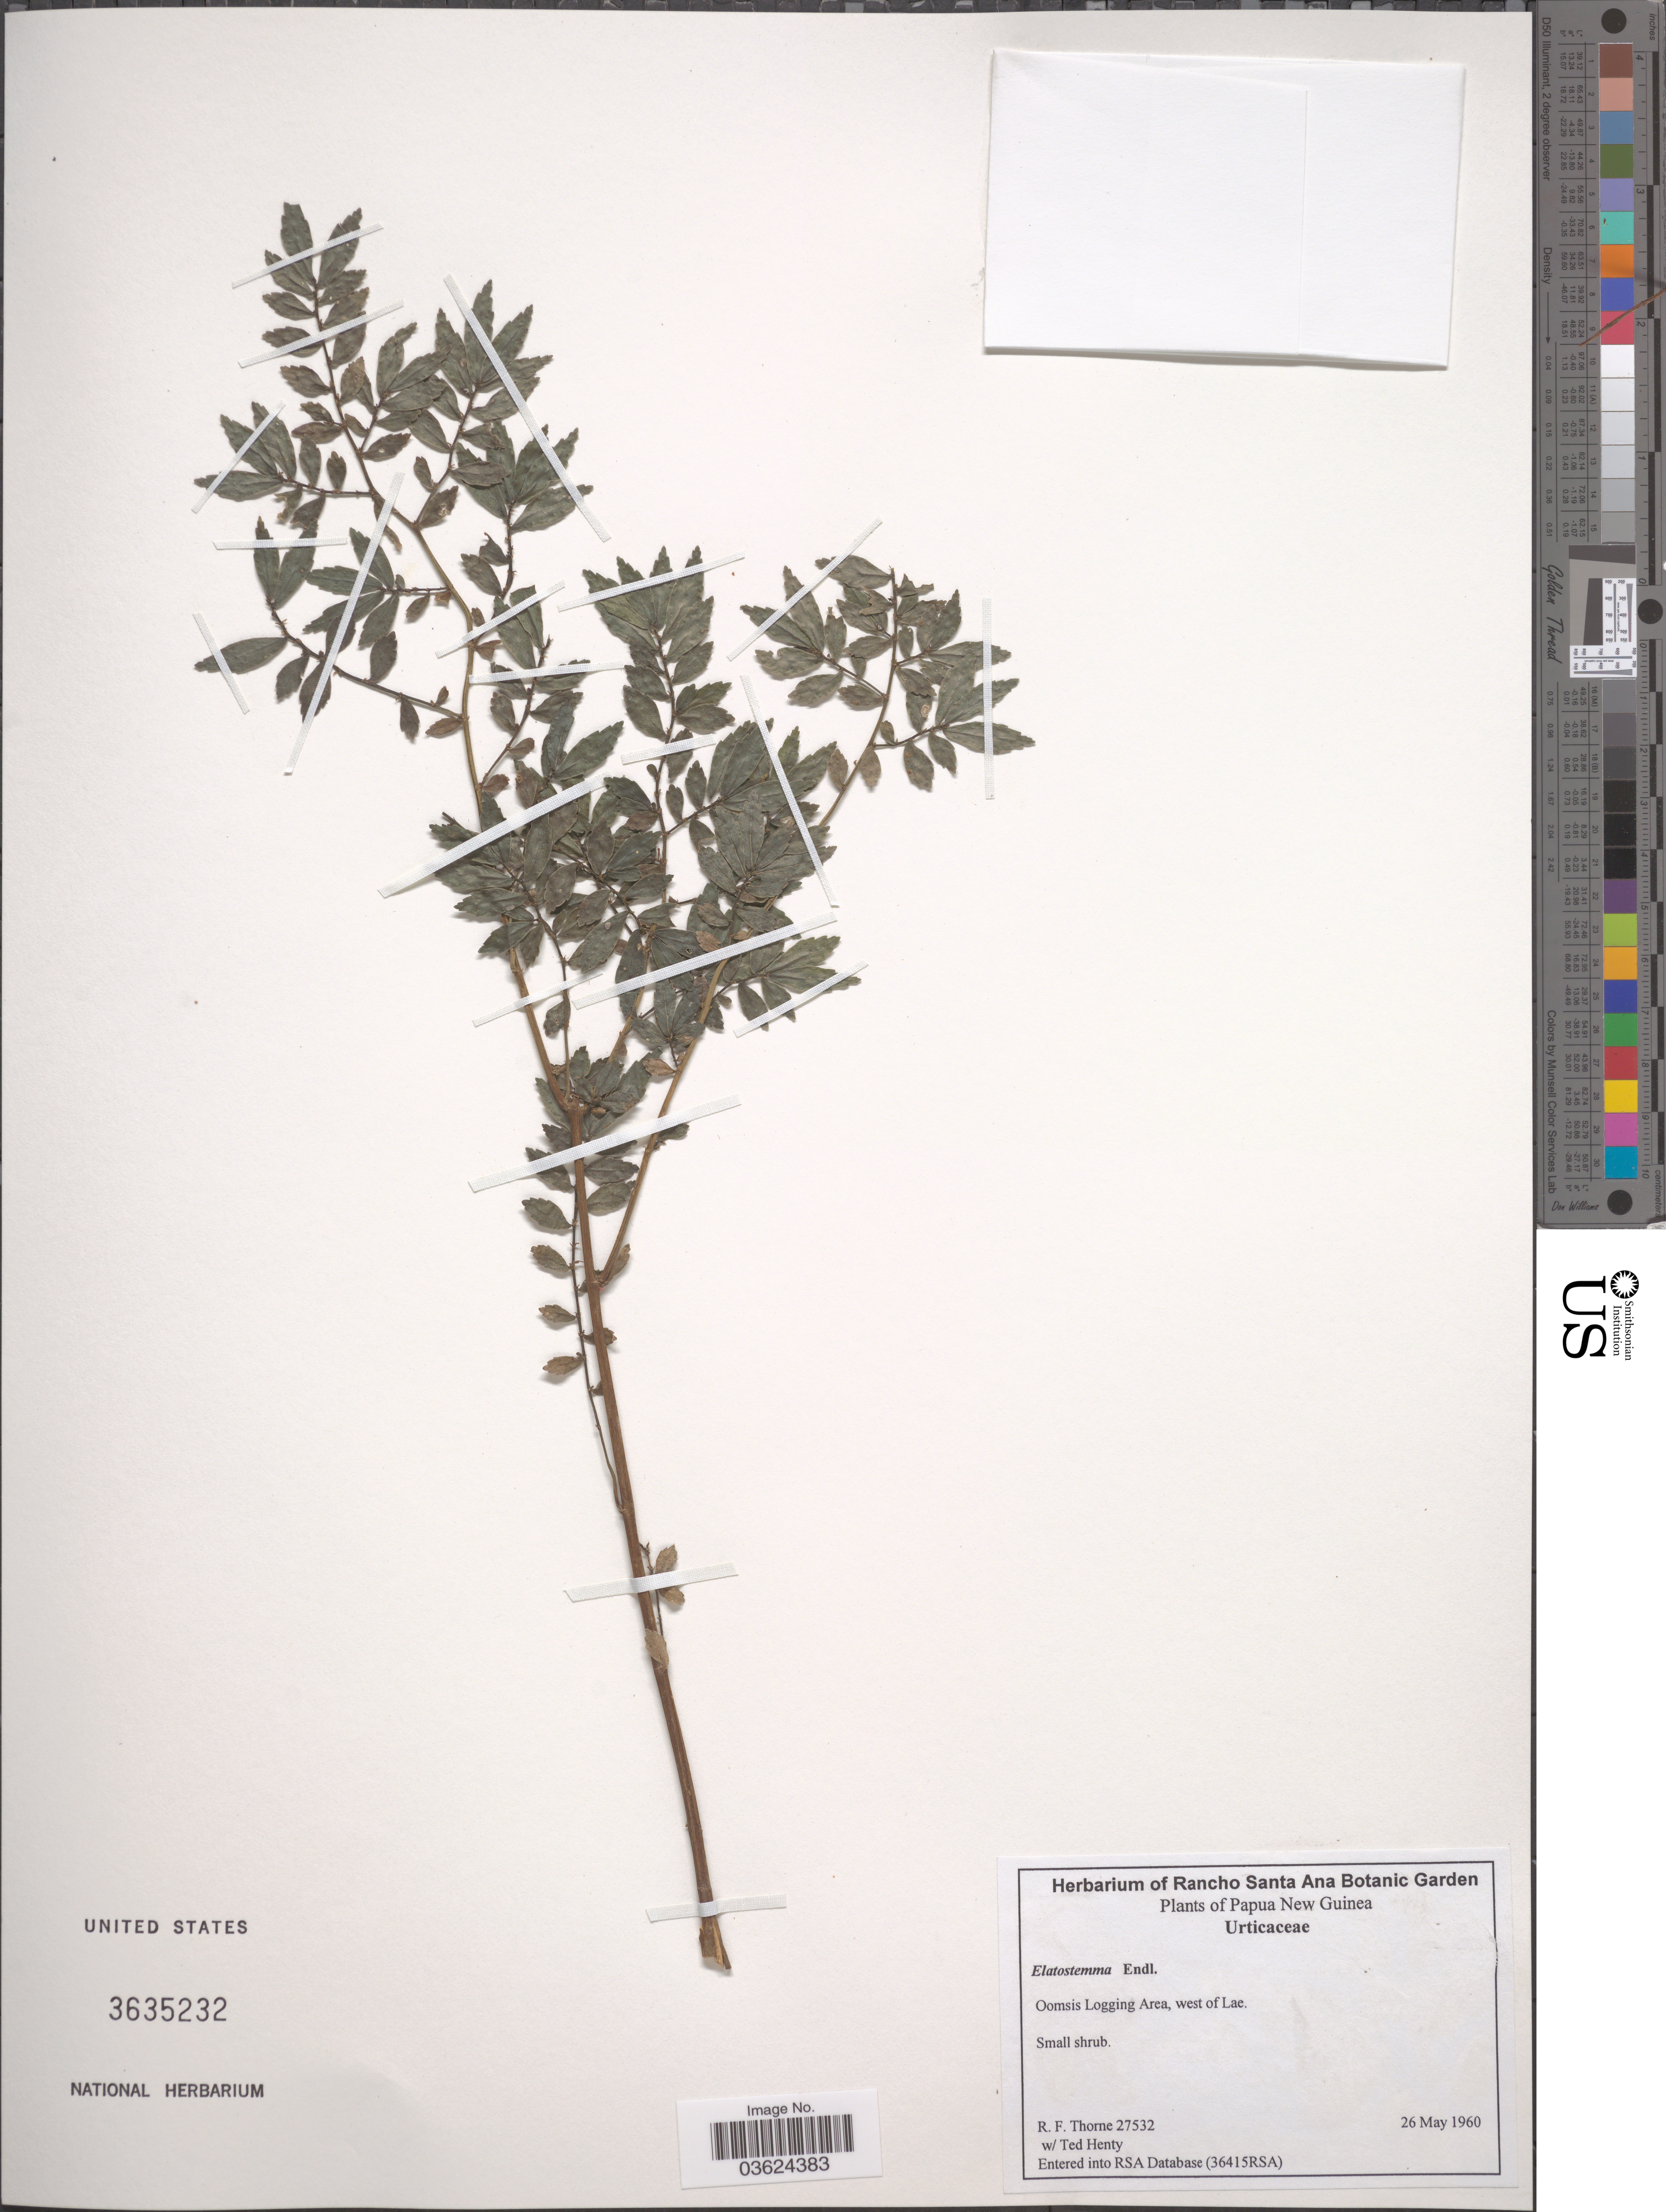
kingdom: Plantae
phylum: Tracheophyta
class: Magnoliopsida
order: Rosales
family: Urticaceae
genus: Elatostema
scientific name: Elatostema sp.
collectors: R. Thorne & T. Henty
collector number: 27532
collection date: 1960-05-26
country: Papua New Guinea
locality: Oomsis Logging Area, west of Lae.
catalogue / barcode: US 3635232